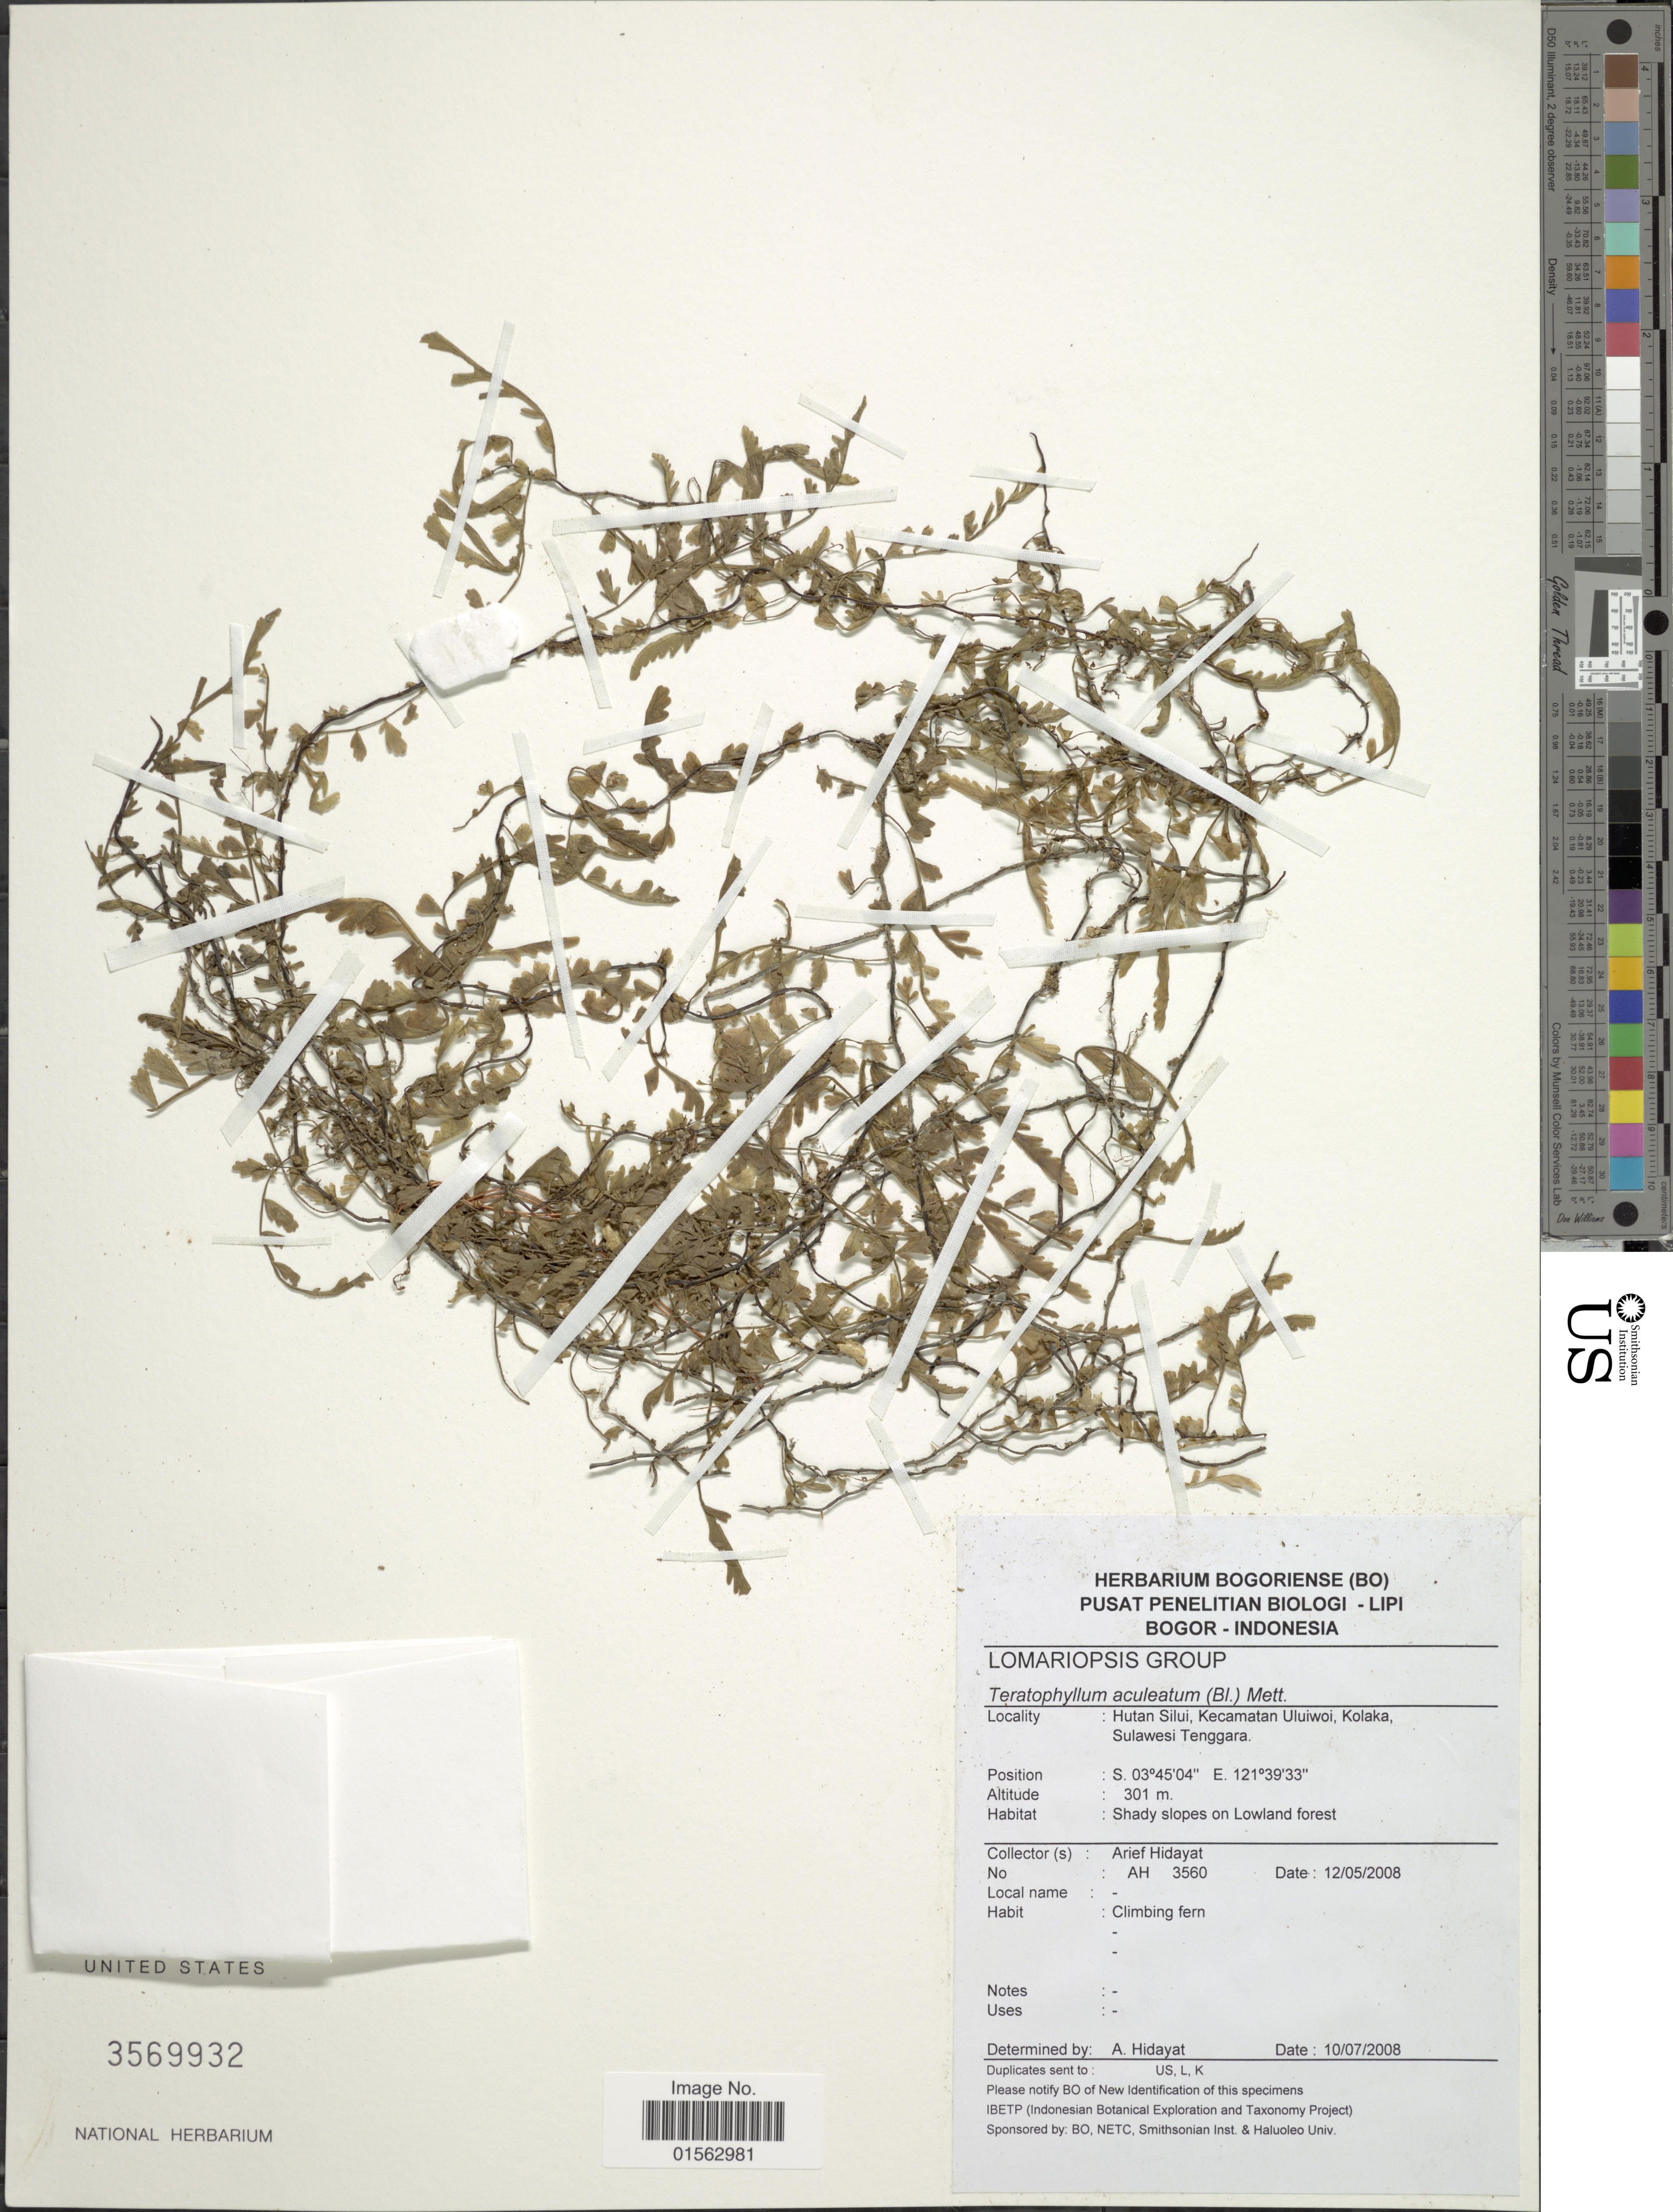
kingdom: Plantae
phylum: Tracheophyta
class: Polypodiopsida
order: Polypodiales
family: Dryopteridaceae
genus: Teratophyllum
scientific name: Teratophyllum aculeatum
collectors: A. Hidayat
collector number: AH3560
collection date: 2008-05-12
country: Indonesia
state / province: Sulawesi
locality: Hutan Silui, Kecamatan Uluiwoi, Kolaka, Sulawesi Tenggara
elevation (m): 301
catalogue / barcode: US 3569932